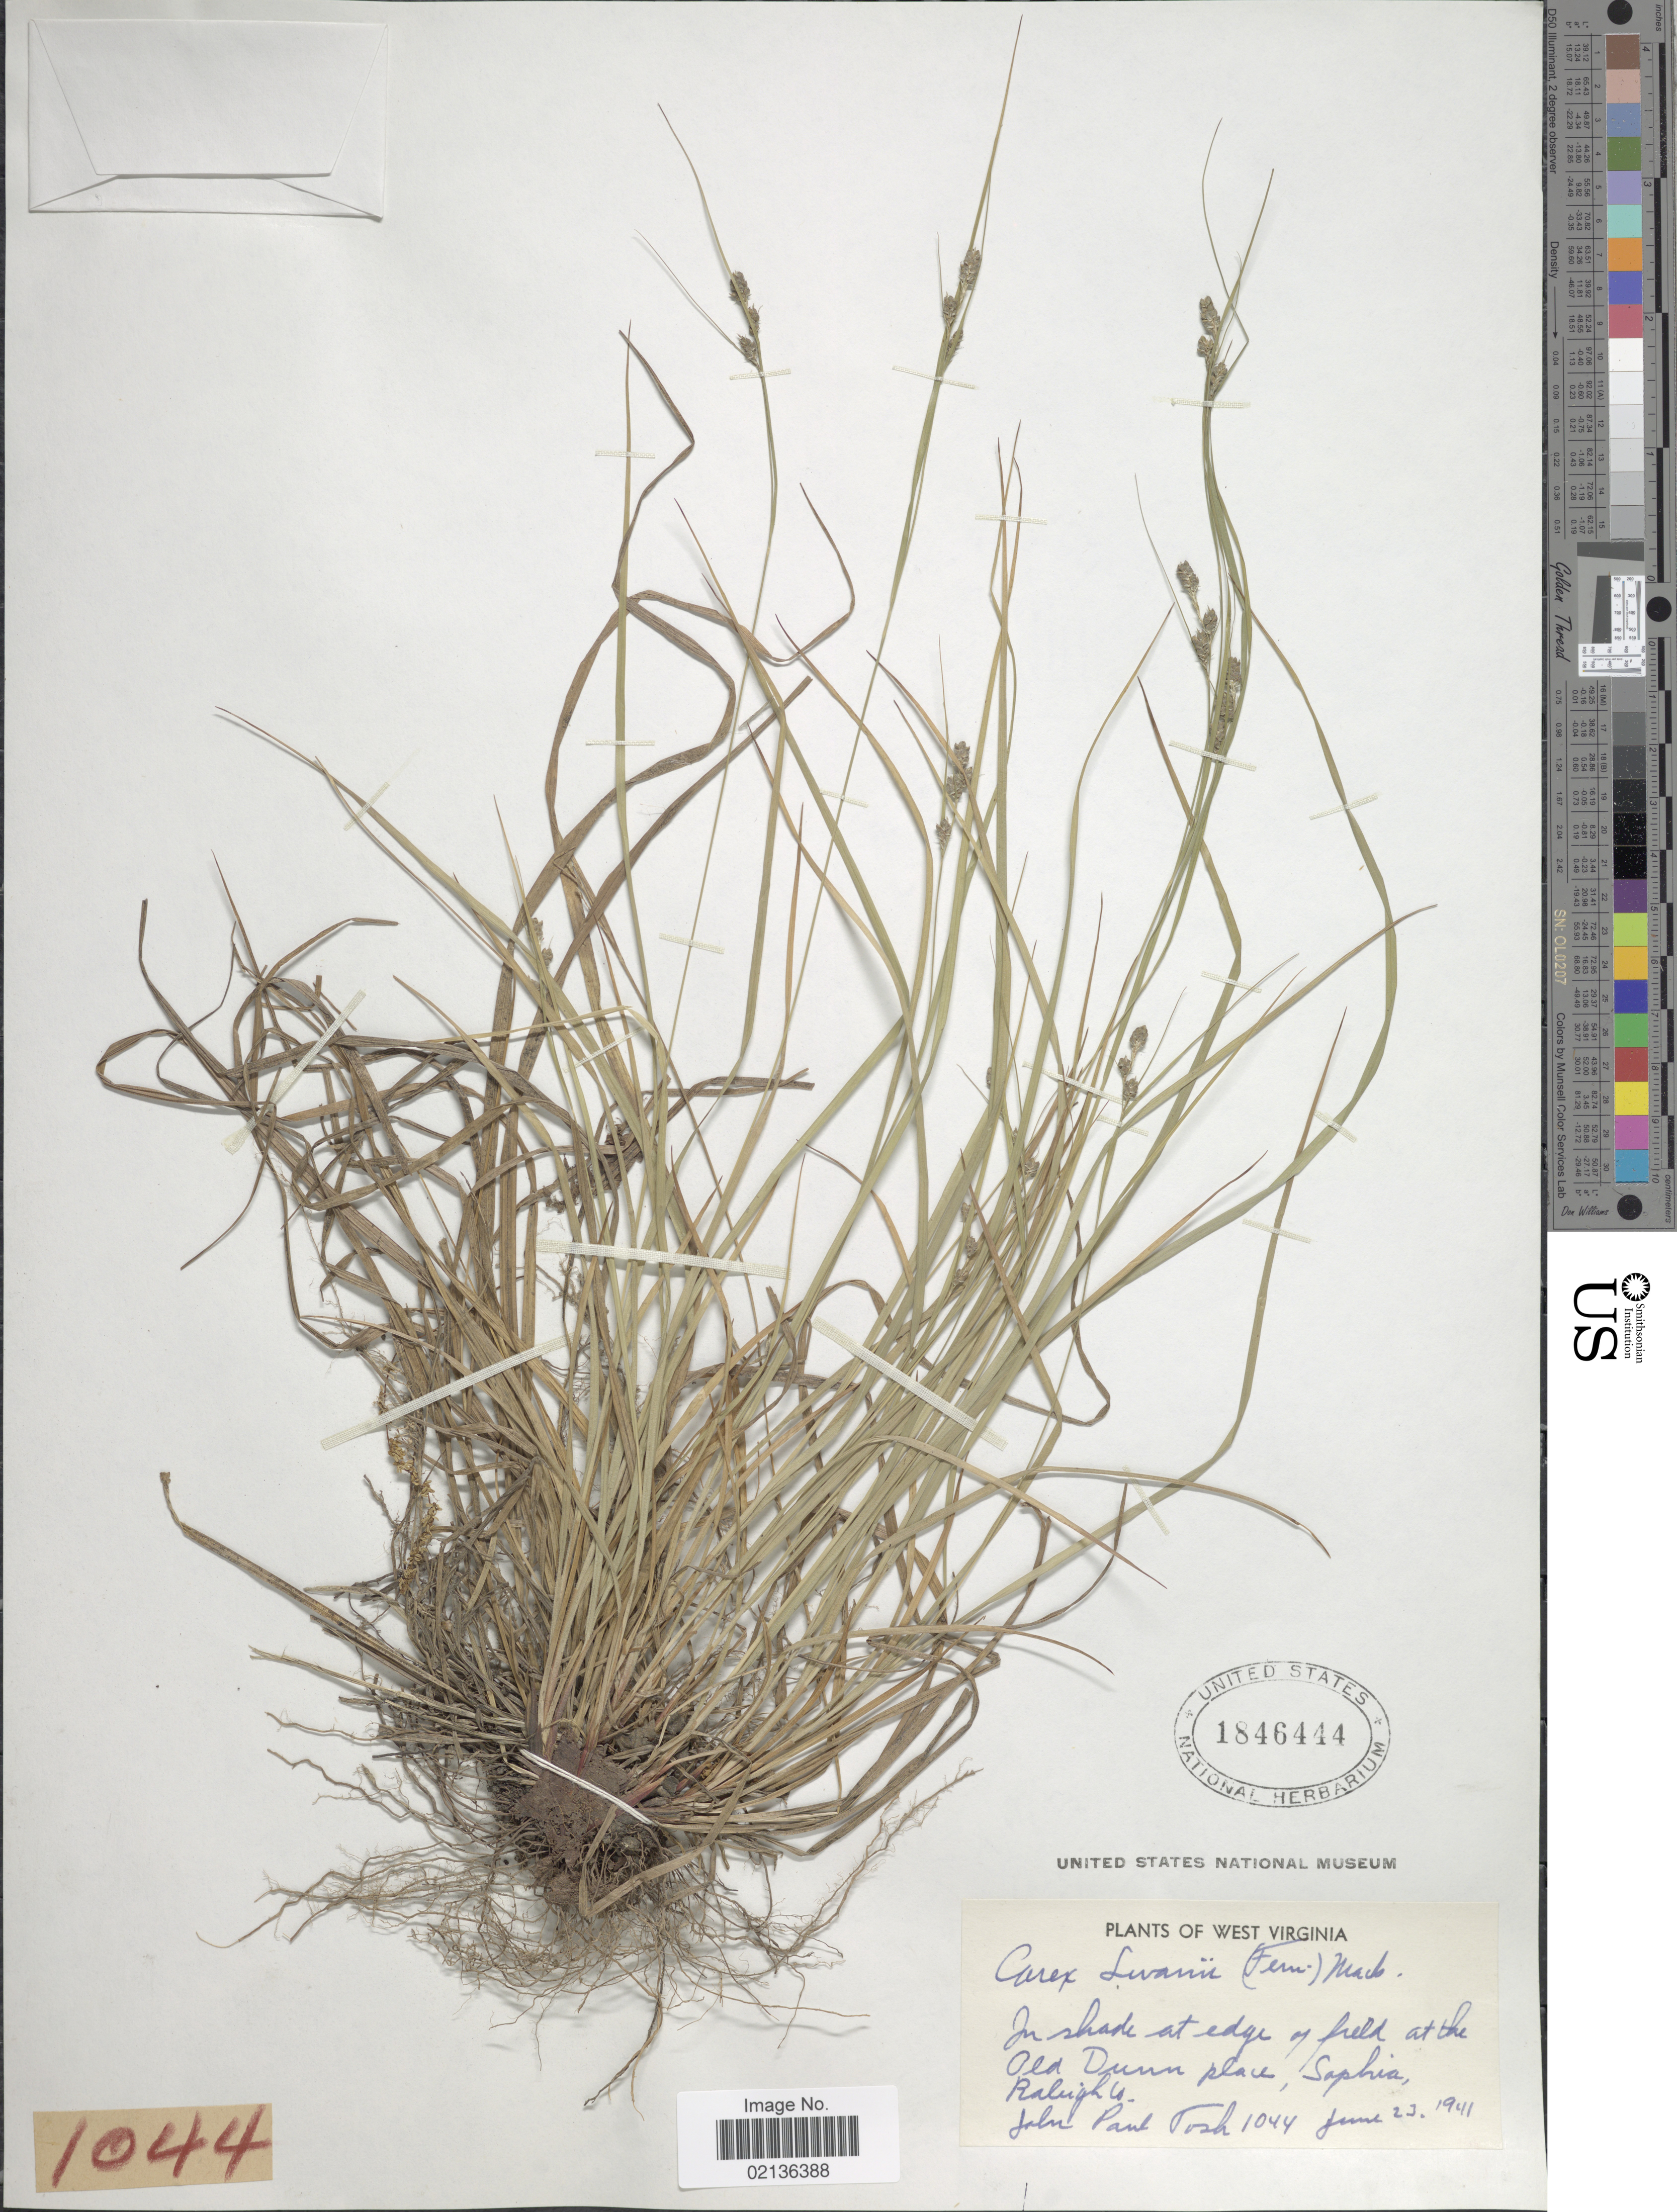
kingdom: Plantae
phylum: Tracheophyta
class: Liliopsida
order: Poales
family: Cyperaceae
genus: Carex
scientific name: Carex swanii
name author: (Fernald) Mack.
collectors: J. Tosh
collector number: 1044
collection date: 1941-06-23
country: United States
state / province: West Virginia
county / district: Raleigh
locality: In shade at edge of field at the Old Dunn place, Sophia, Raleigh Co.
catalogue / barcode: US 1846444